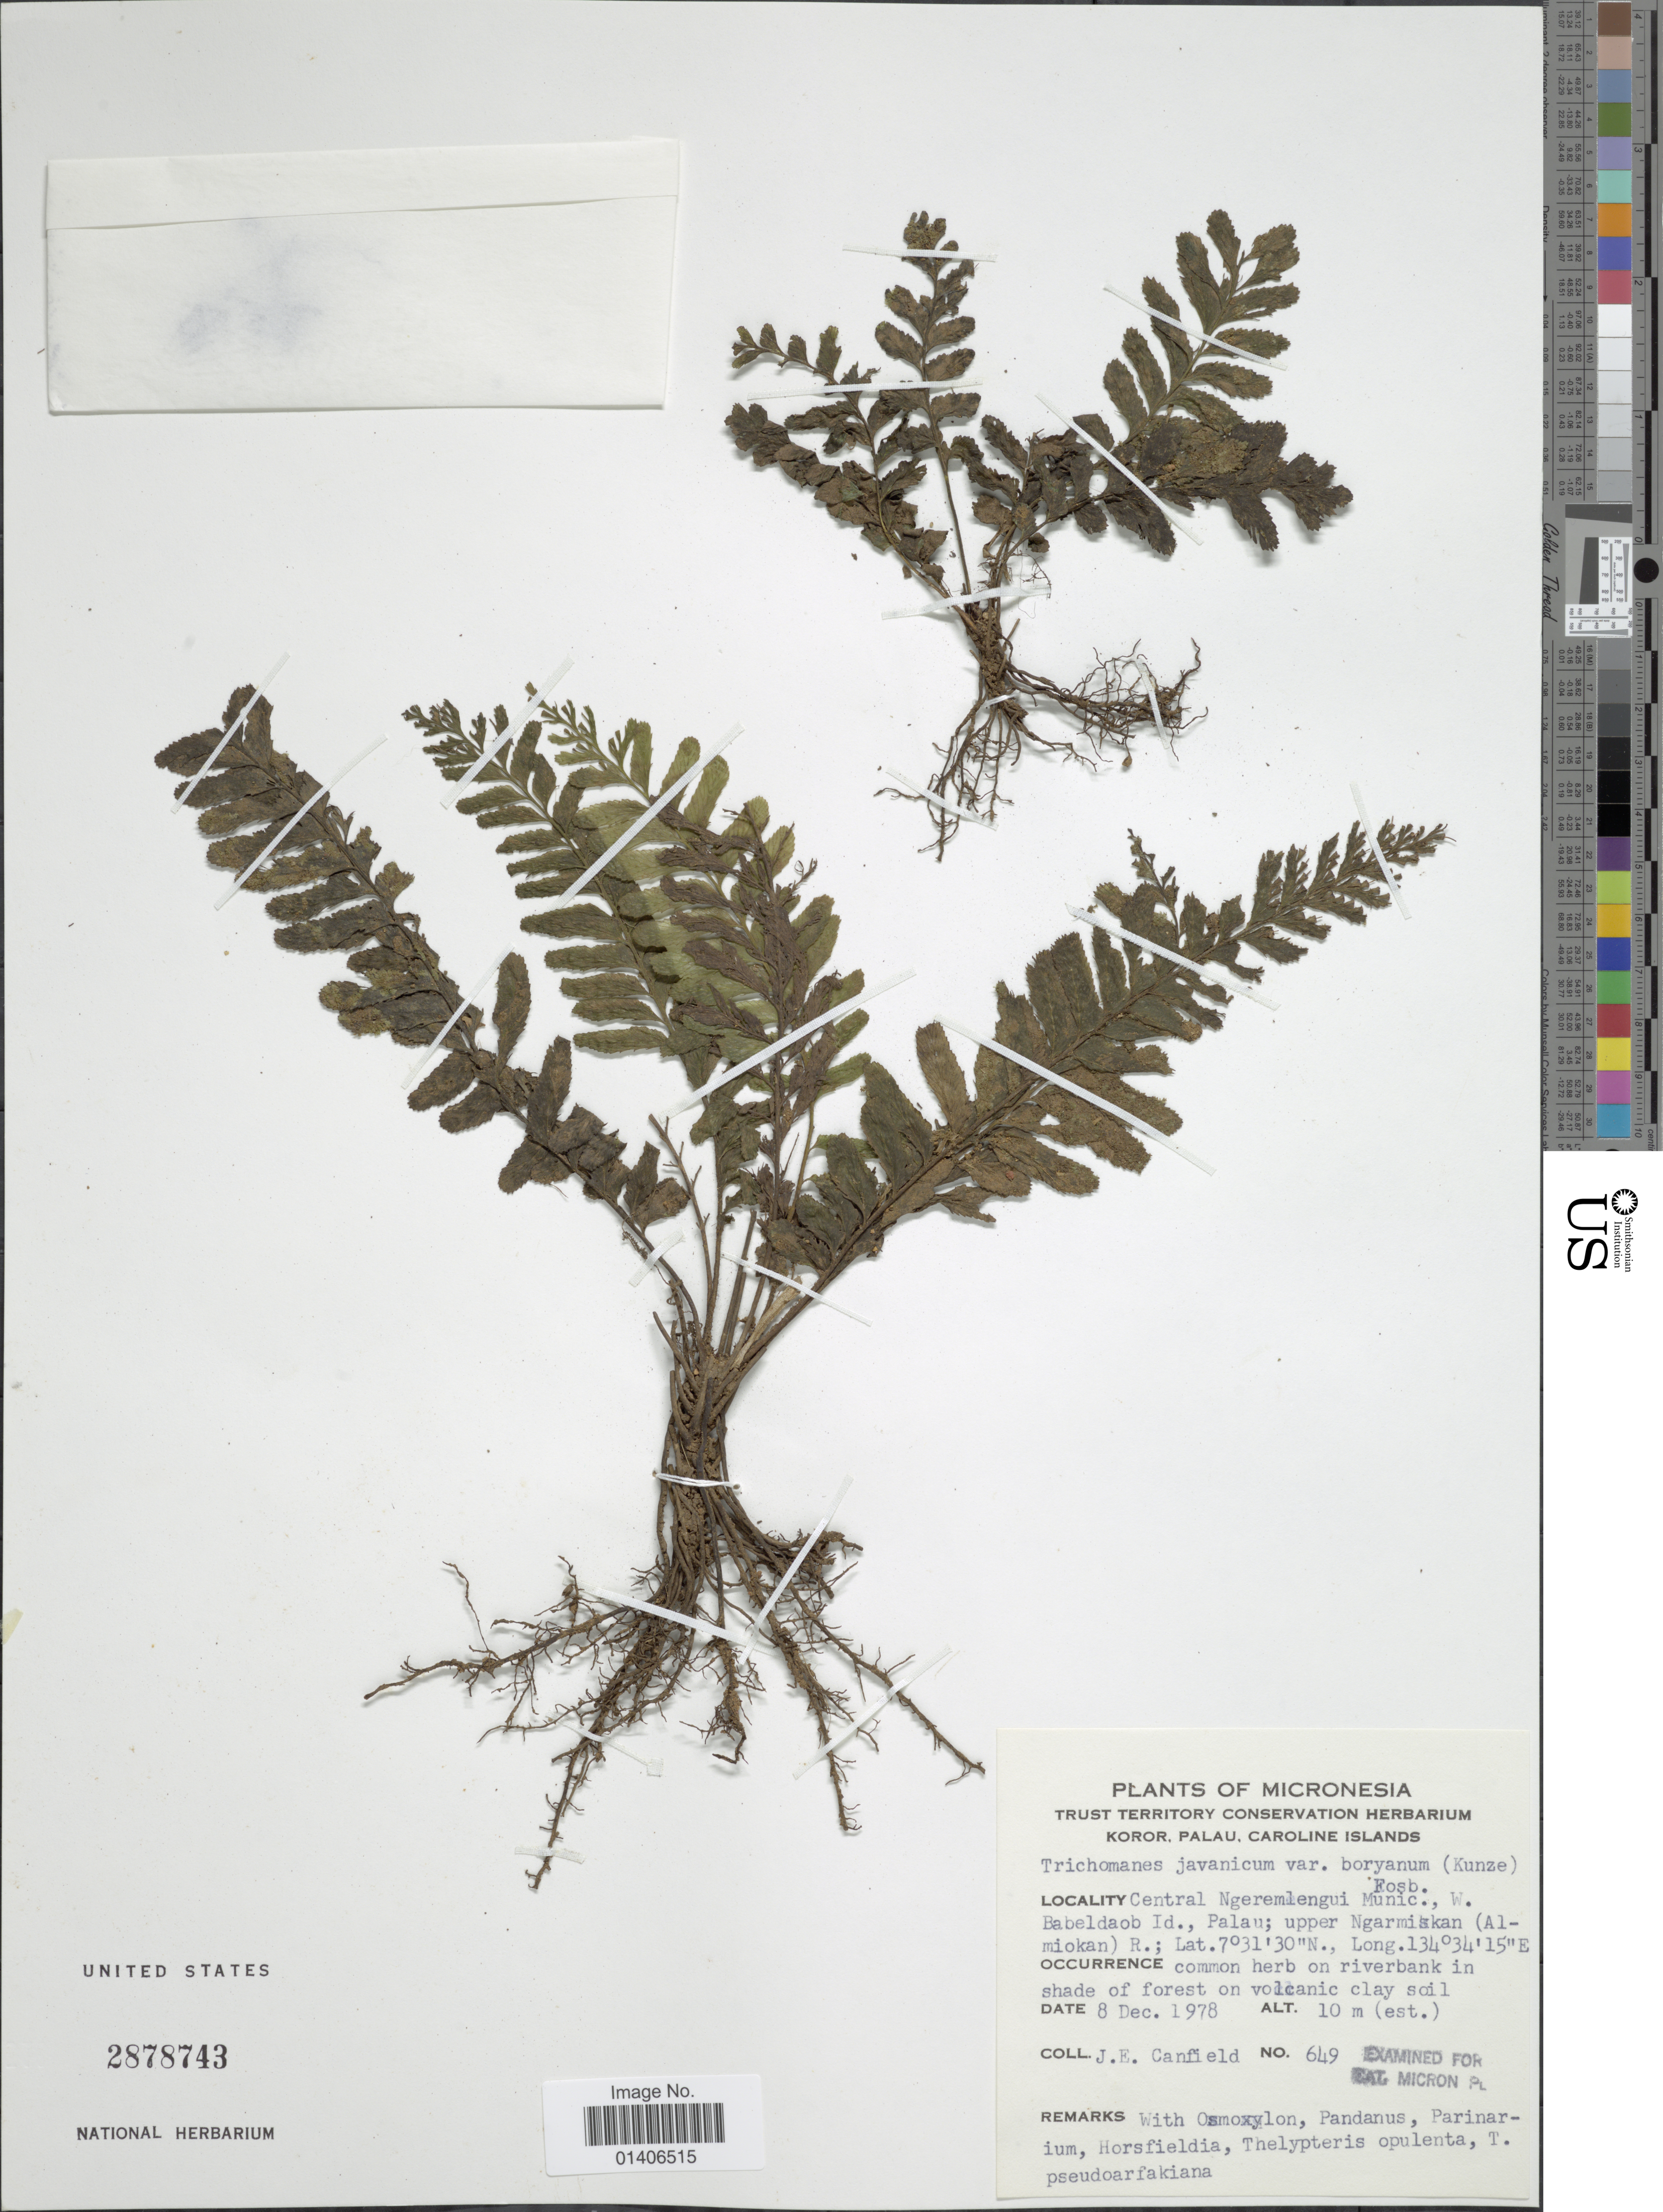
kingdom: Plantae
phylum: Tracheophyta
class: Polypodiopsida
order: Hymenophyllales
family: Hymenophyllaceae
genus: Cephalomanes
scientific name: Cephalomanes atrovirens subsp. boryanum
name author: (Kunze) K. Iwats.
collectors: J. E. Canfield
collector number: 649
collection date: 1978-12-08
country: Palau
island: Babeldaob [Babelthuap]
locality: Micronesia, Koror, Palau, Caroline Islands, Central Ngeremlengui Munic., W Babeldaob Id., Palau; upper Ngarmiskan (Almiokan) R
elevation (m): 10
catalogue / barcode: US 2878743